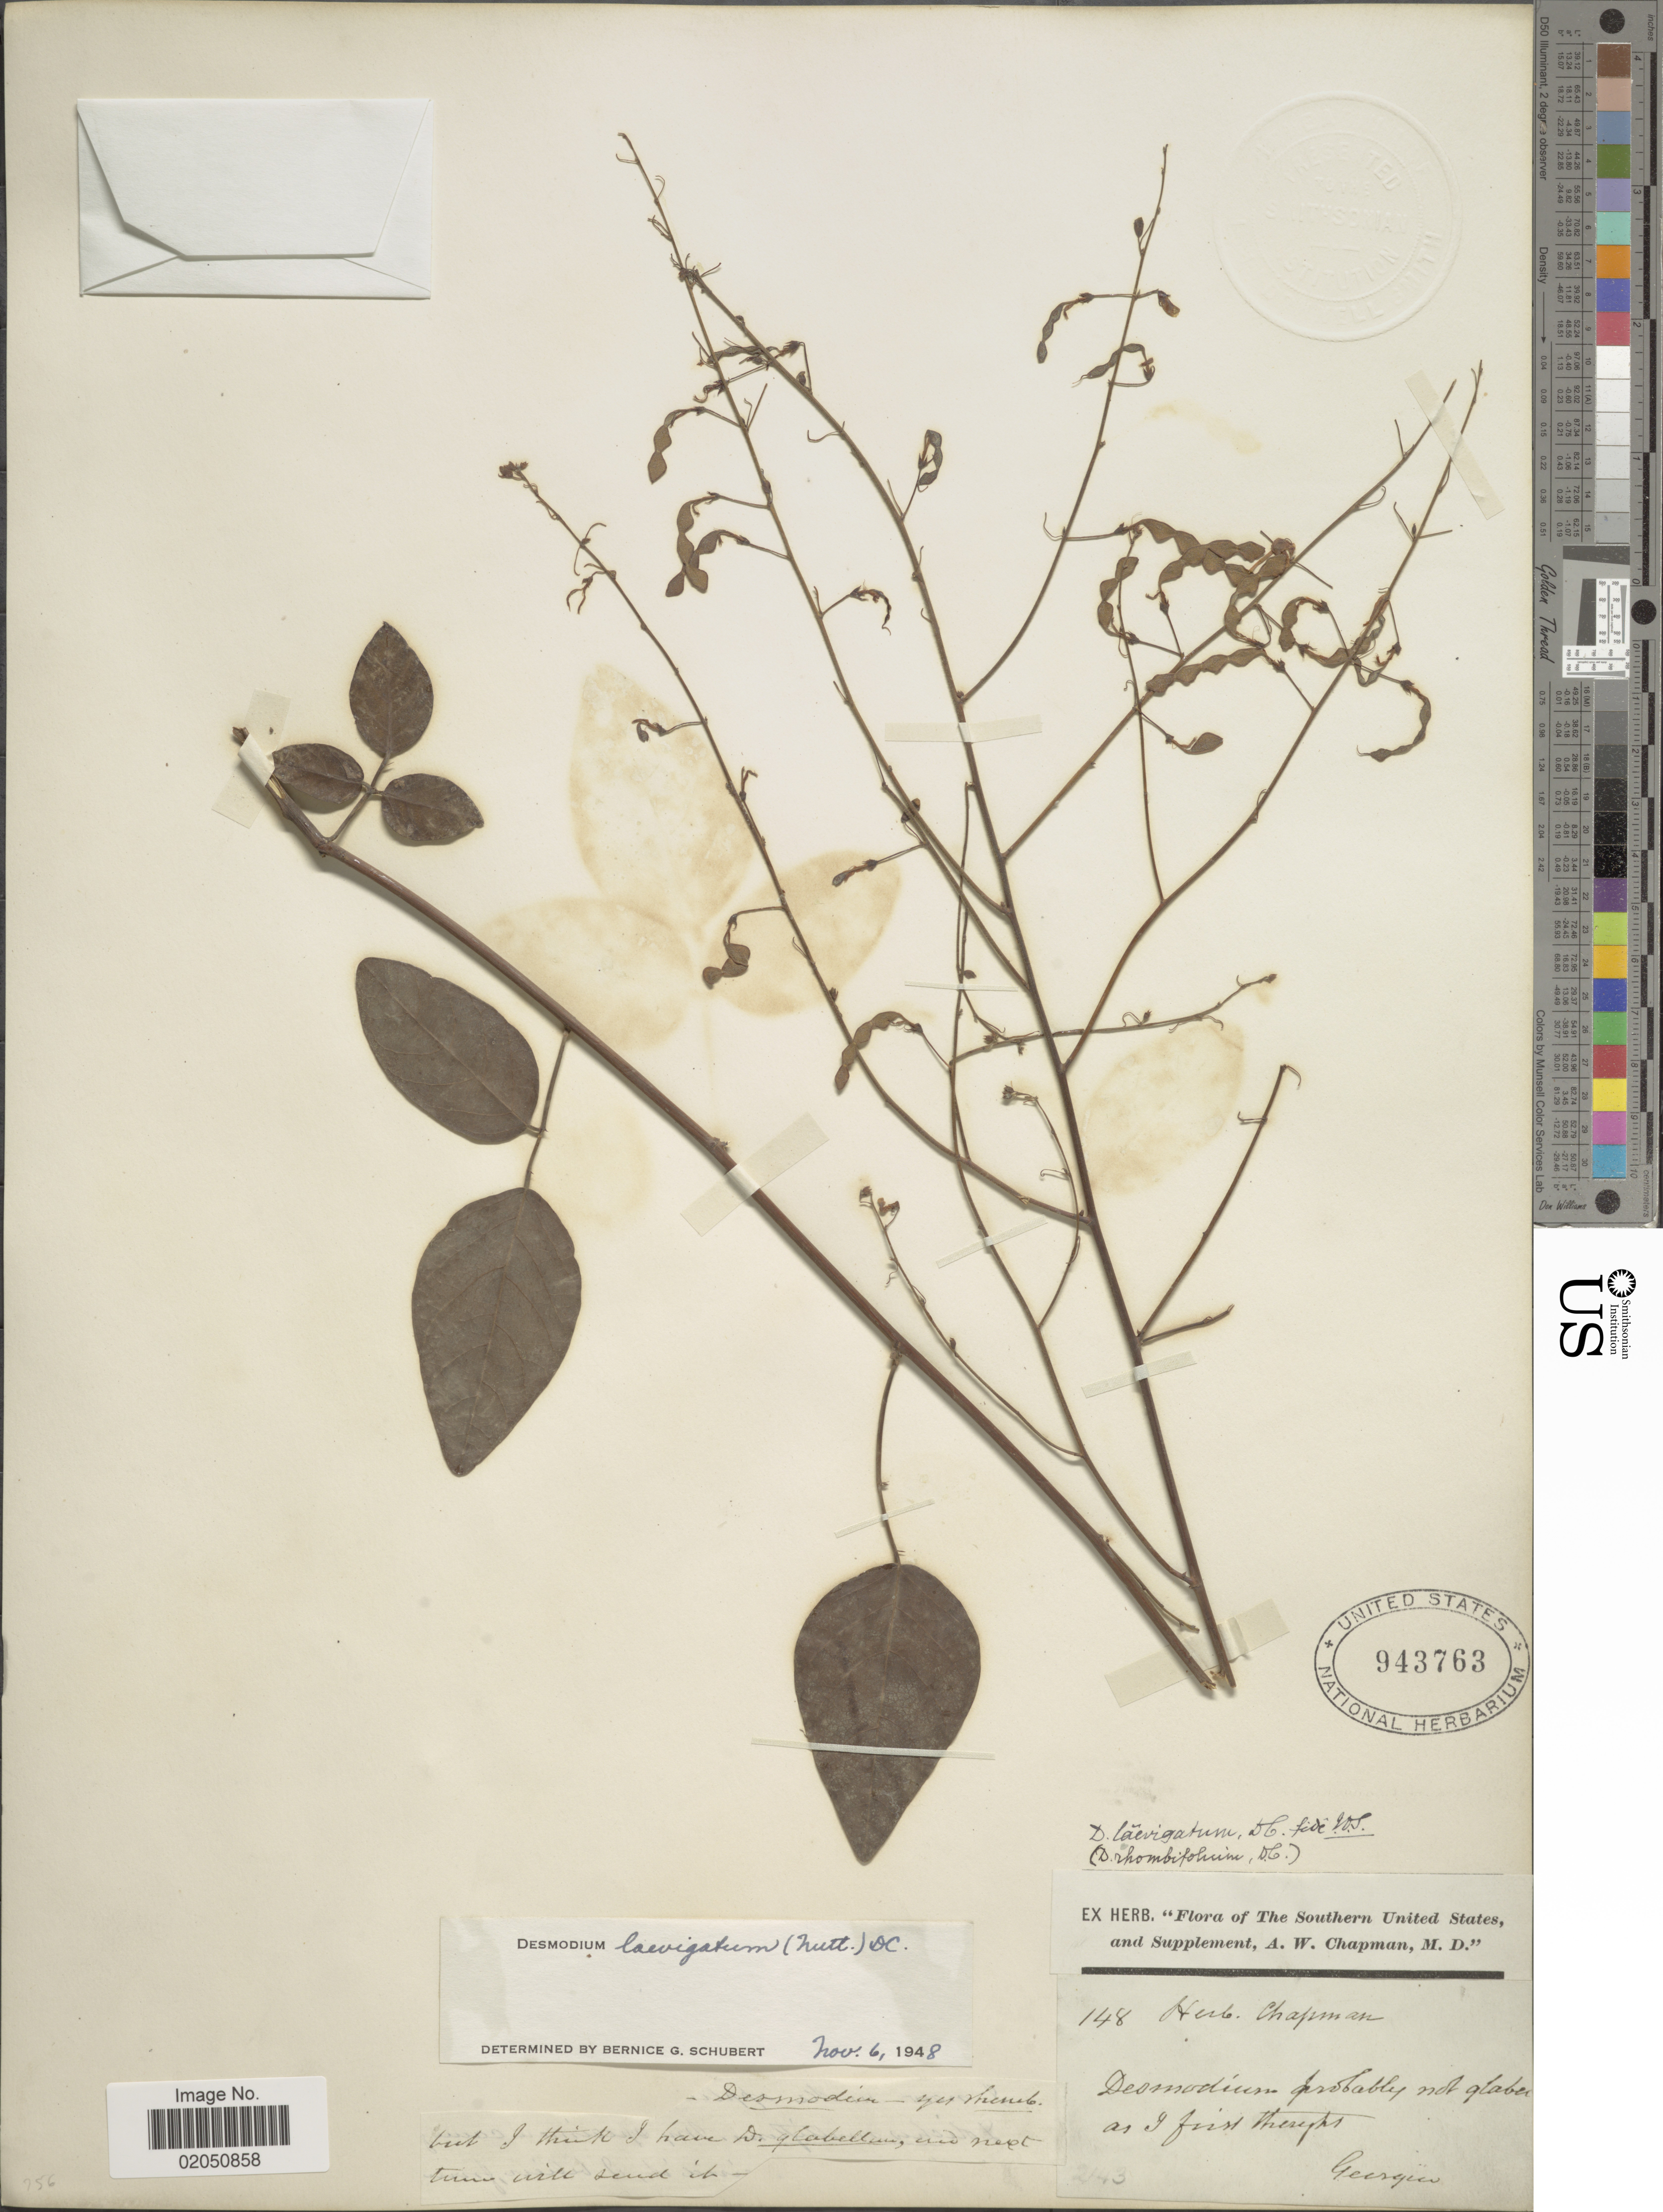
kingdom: Plantae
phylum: Tracheophyta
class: Magnoliopsida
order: Fabales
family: Fabaceae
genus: Desmodium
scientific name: Desmodium laevigatum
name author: (Nutt.) DC.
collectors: A. W. Chapman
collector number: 148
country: United States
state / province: Georgia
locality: The Southern United States, and Supplement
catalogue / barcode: US 943763